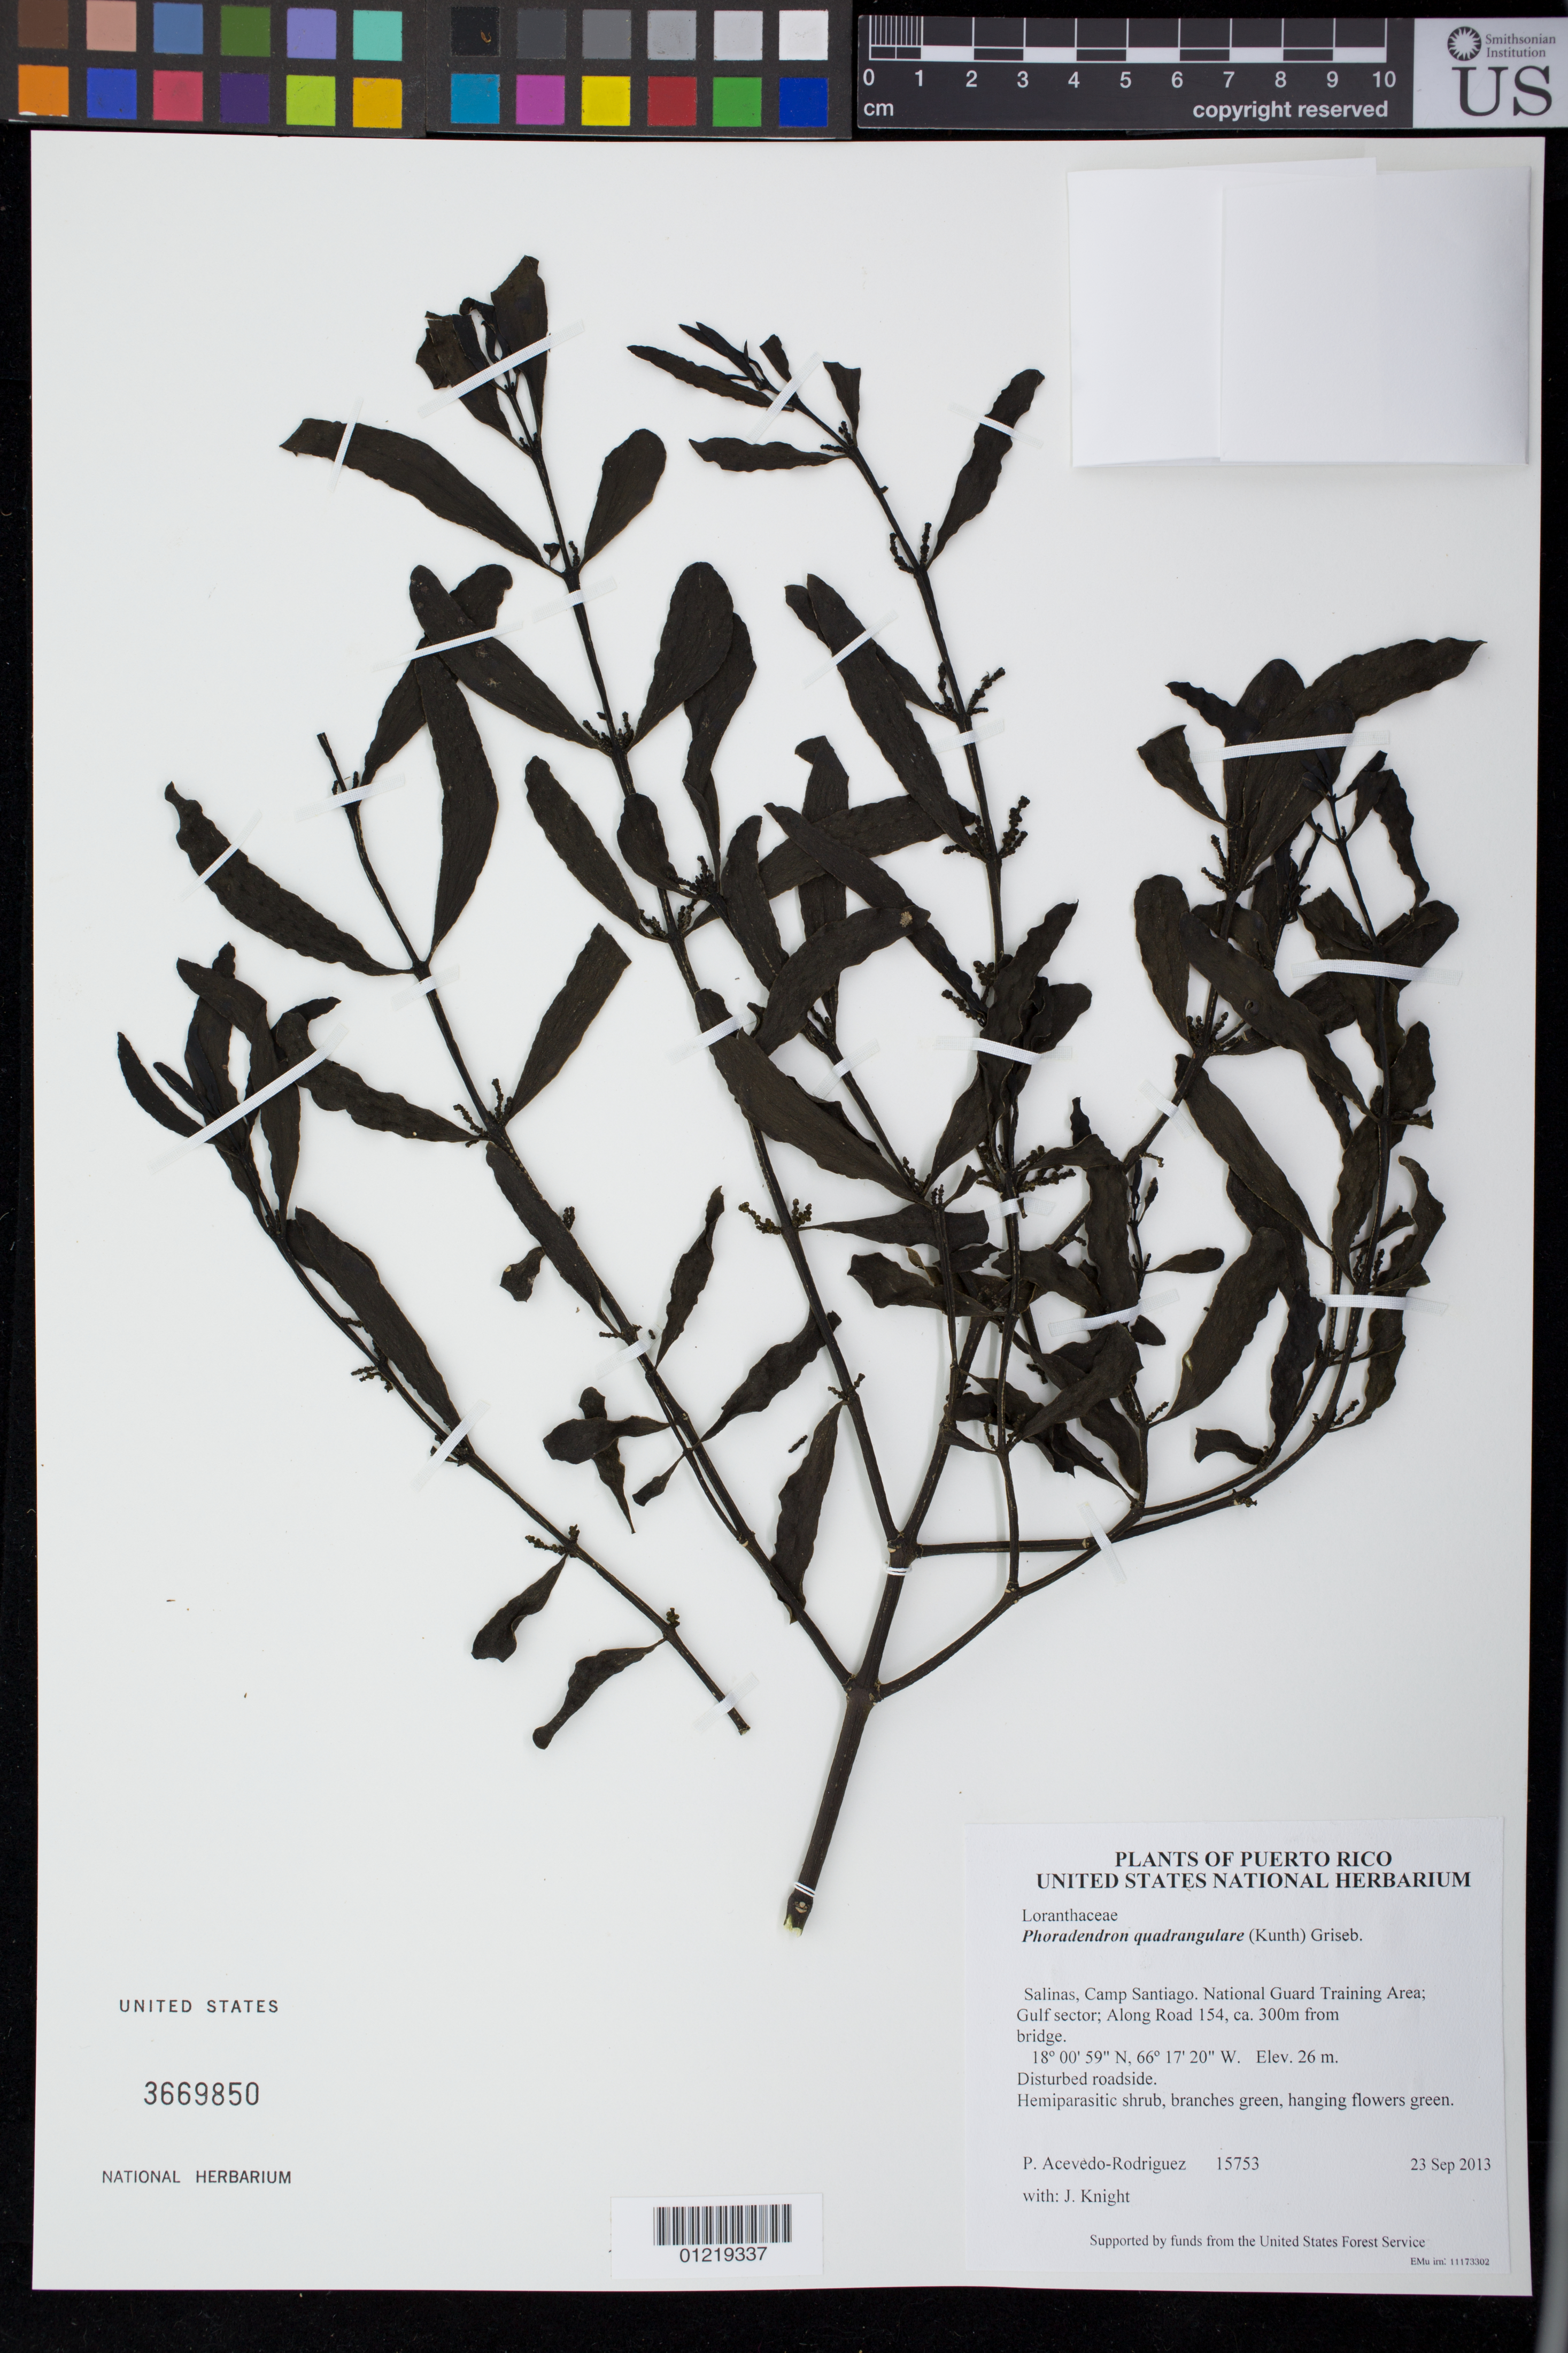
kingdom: Plantae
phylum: Tracheophyta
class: Magnoliopsida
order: Santalales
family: Viscaceae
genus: Phoradendron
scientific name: Phoradendron quadrangulare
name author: (Kunth) Griseb.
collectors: P. Acevedo-Rodr. & J. Knight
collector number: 15753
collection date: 2013-09-23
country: Puerto Rico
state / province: Salinas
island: Puerto Rico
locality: Camp Santiago. National Guard Training Area; Gulf sector; Along Road 154, ca. 300m from bridge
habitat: Disturbed roadside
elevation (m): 26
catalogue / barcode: US 3669850